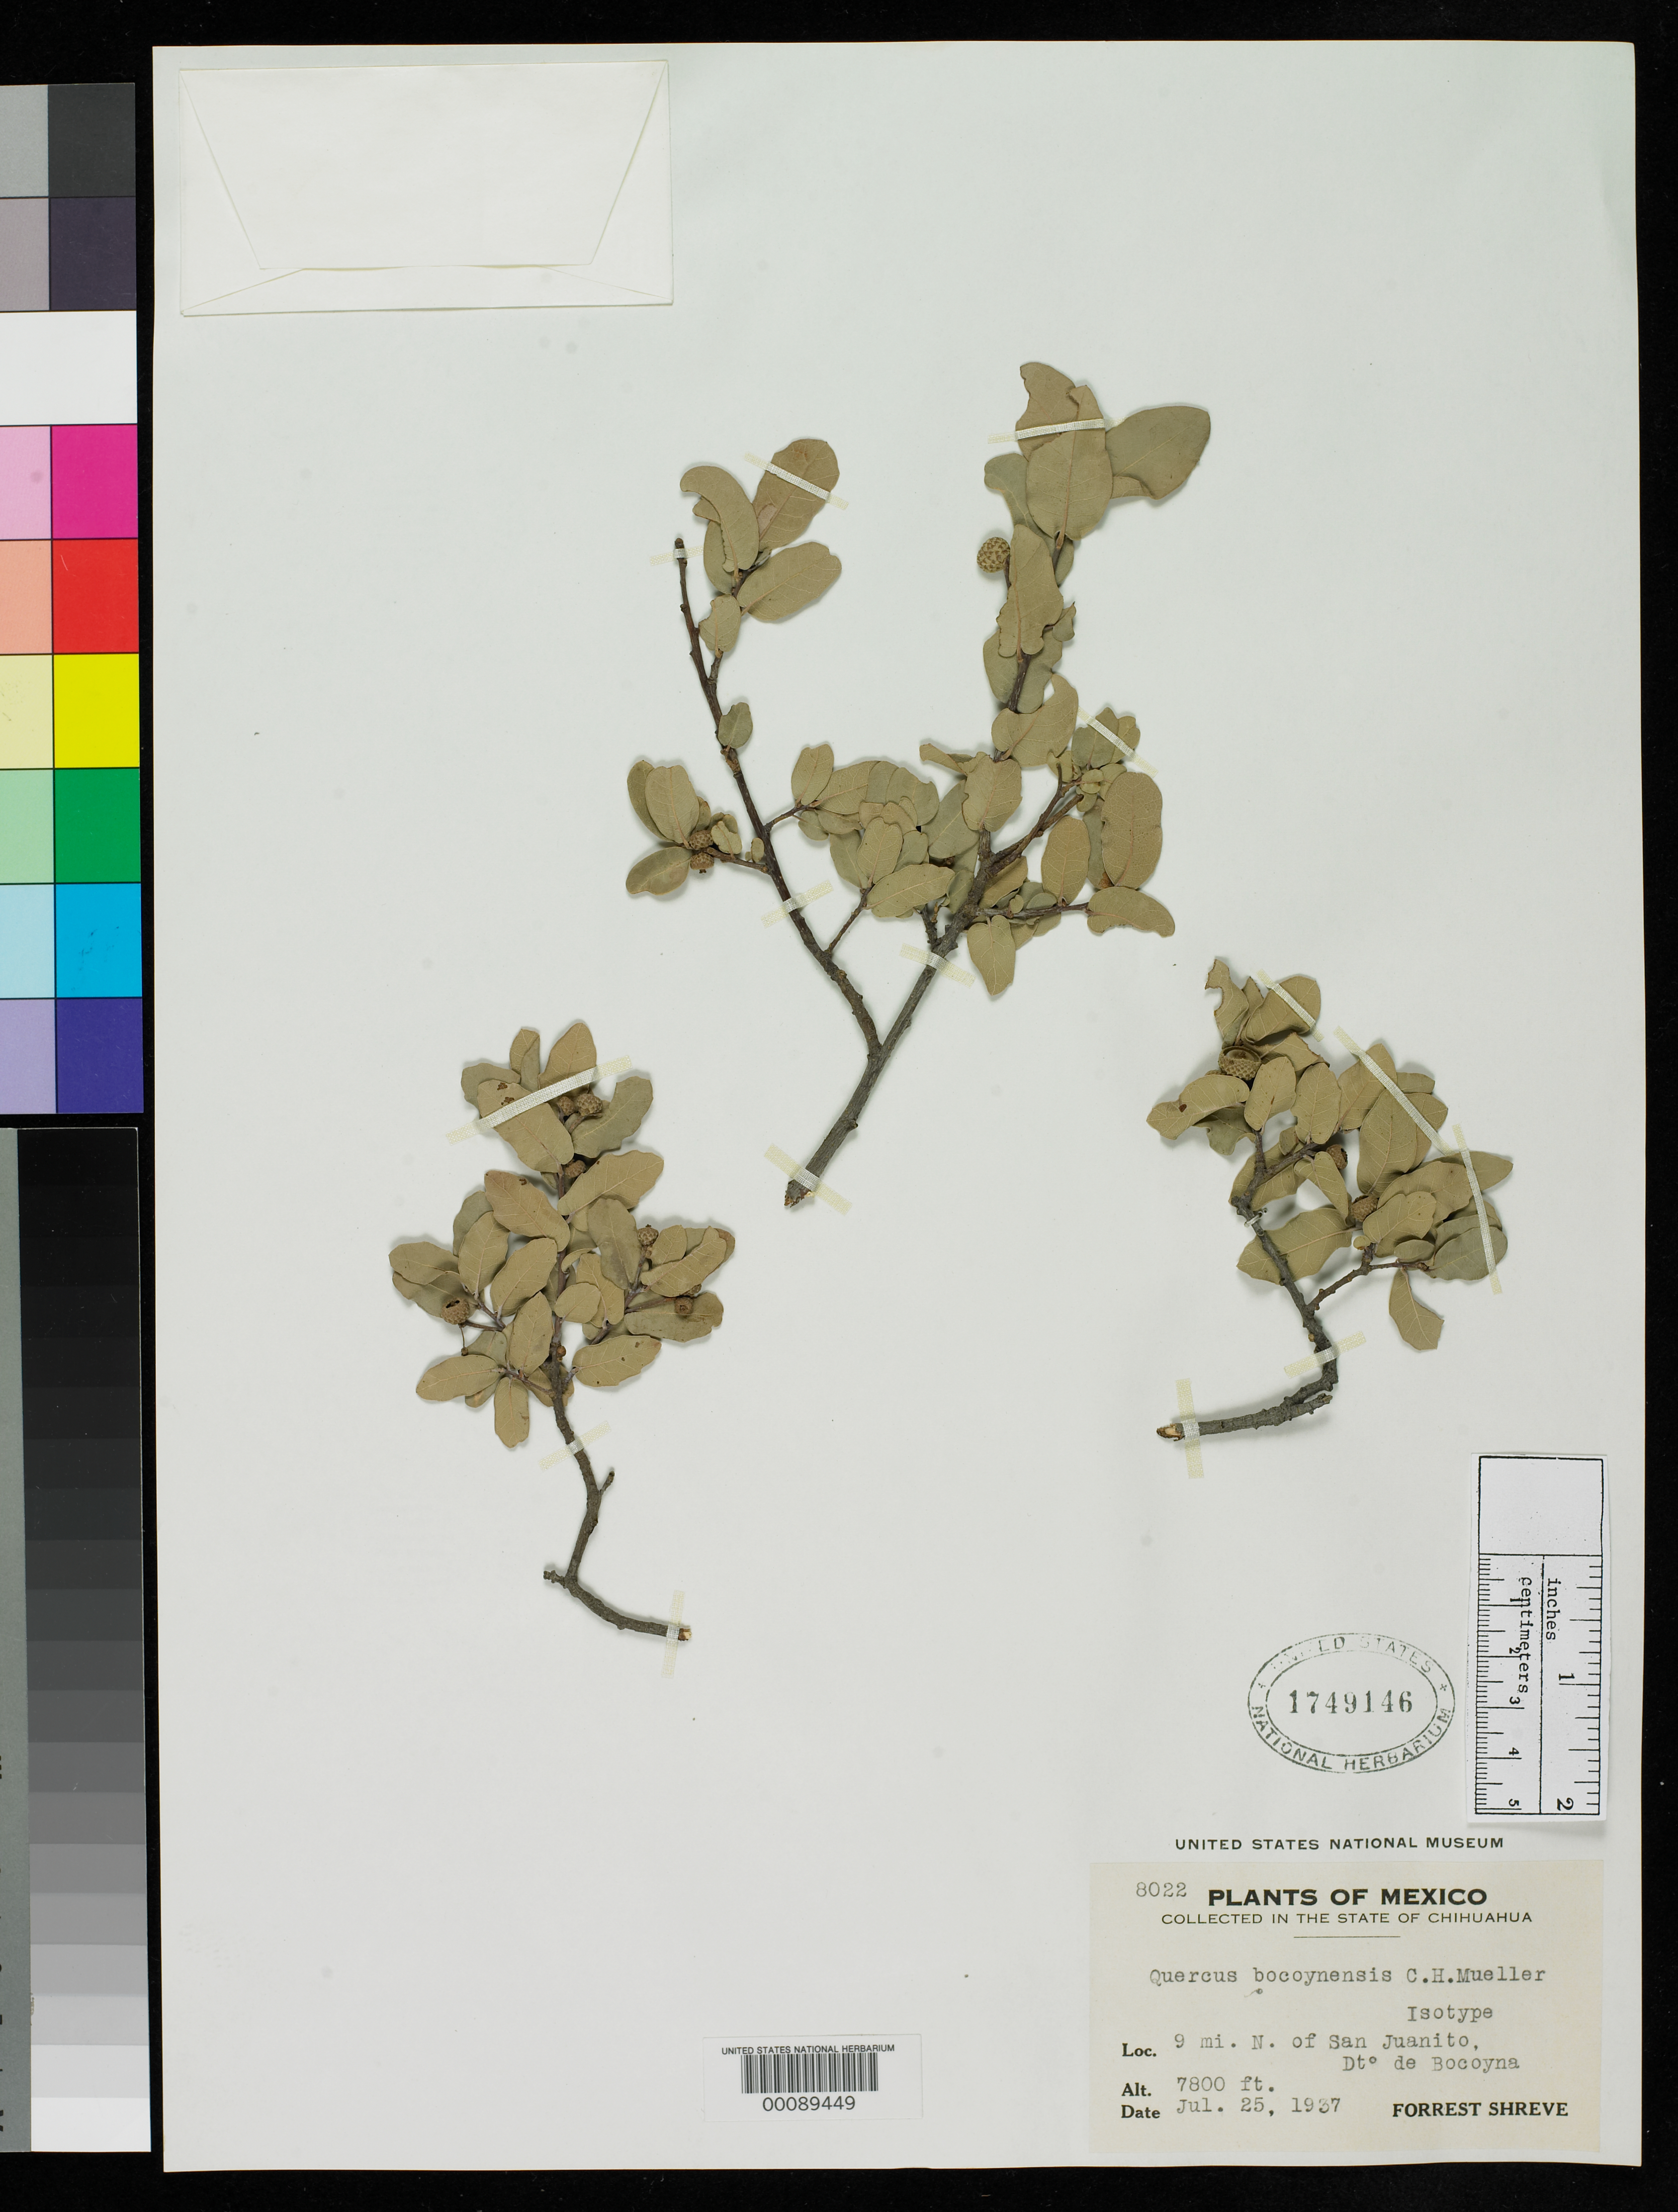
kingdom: Plantae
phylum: Tracheophyta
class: Magnoliopsida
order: Fagales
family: Fagaceae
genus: Quercus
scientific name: Quercus bocoynensis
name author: C.H. Mull.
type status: Isotype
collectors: F. Shreve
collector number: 8022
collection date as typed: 25 Jul 1937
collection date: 1937-07-25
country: Mexico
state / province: Chihuahua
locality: N of San Juanito.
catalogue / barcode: US 1749146